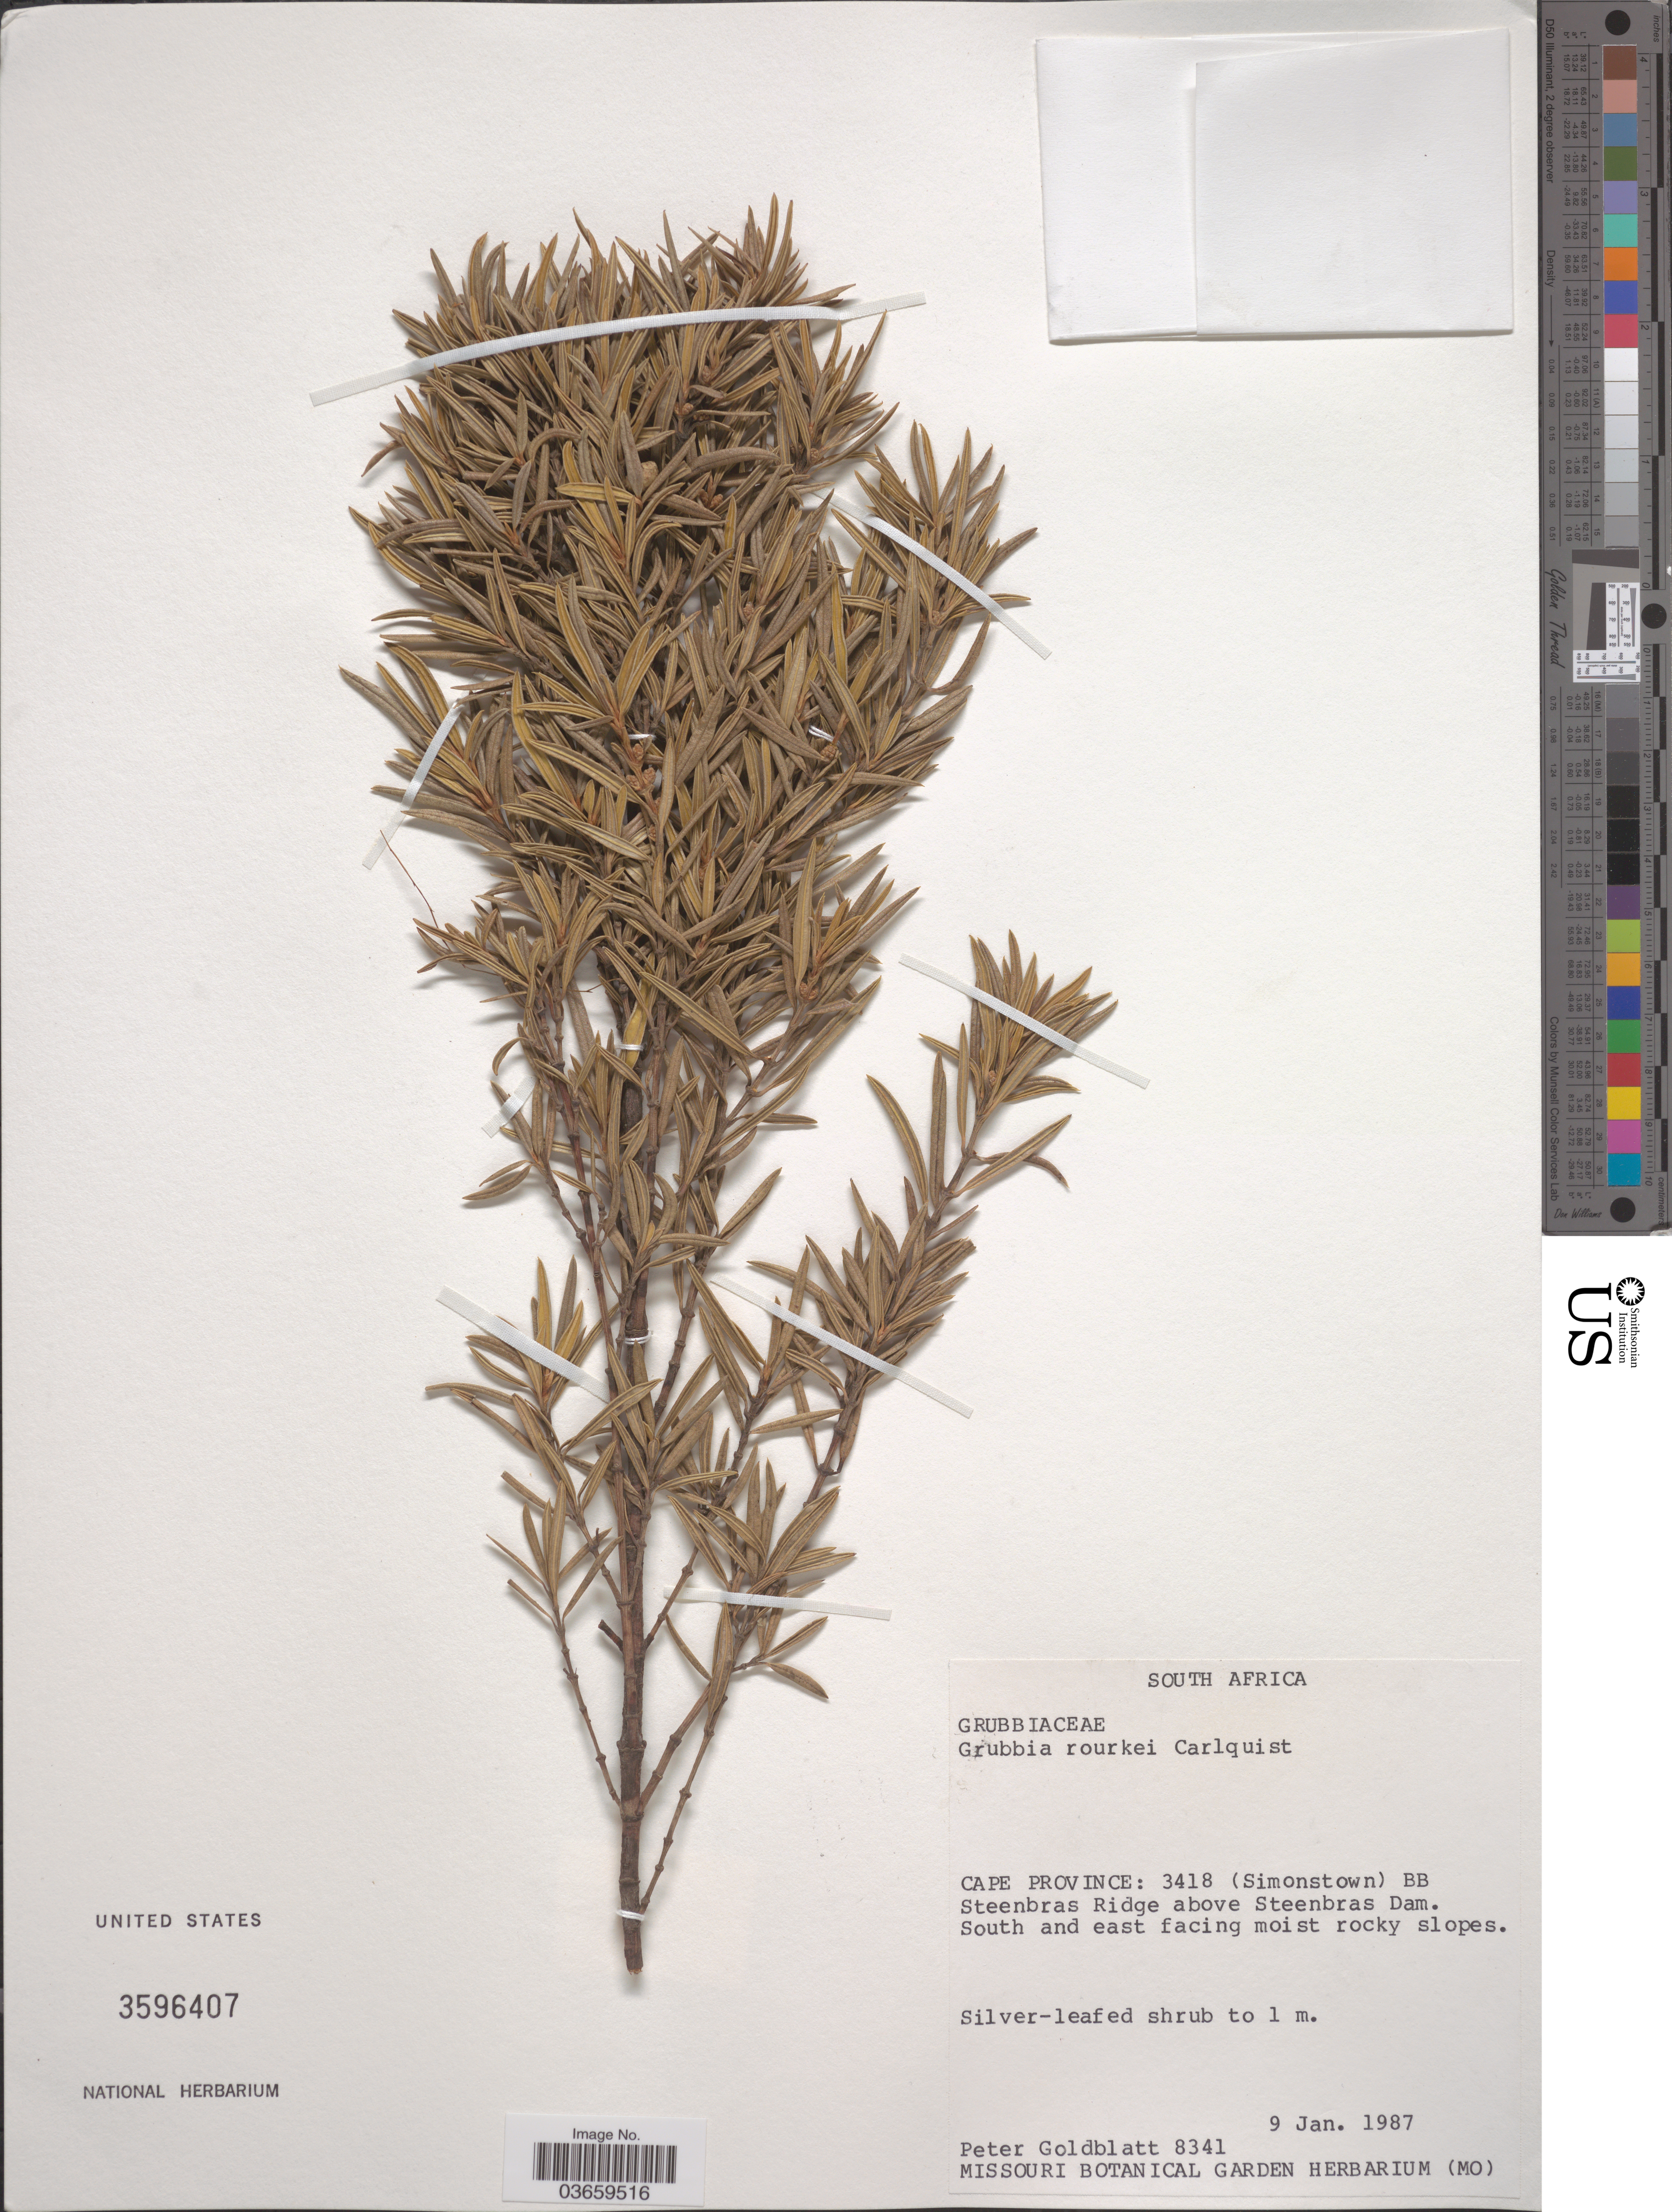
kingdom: Plantae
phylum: Tracheophyta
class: Magnoliopsida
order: Cornales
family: Grubbiaceae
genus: Grubbia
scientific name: Grubbia rourkei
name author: Carlquist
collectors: P. Goldblatt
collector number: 8341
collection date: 1987-01-09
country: South Africa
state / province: Western Cape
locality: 3418 (Simonstown) BB Steenbras Ridge above Steenbras Dam. South and east facing moist rocky slopes.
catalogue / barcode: US 3596407